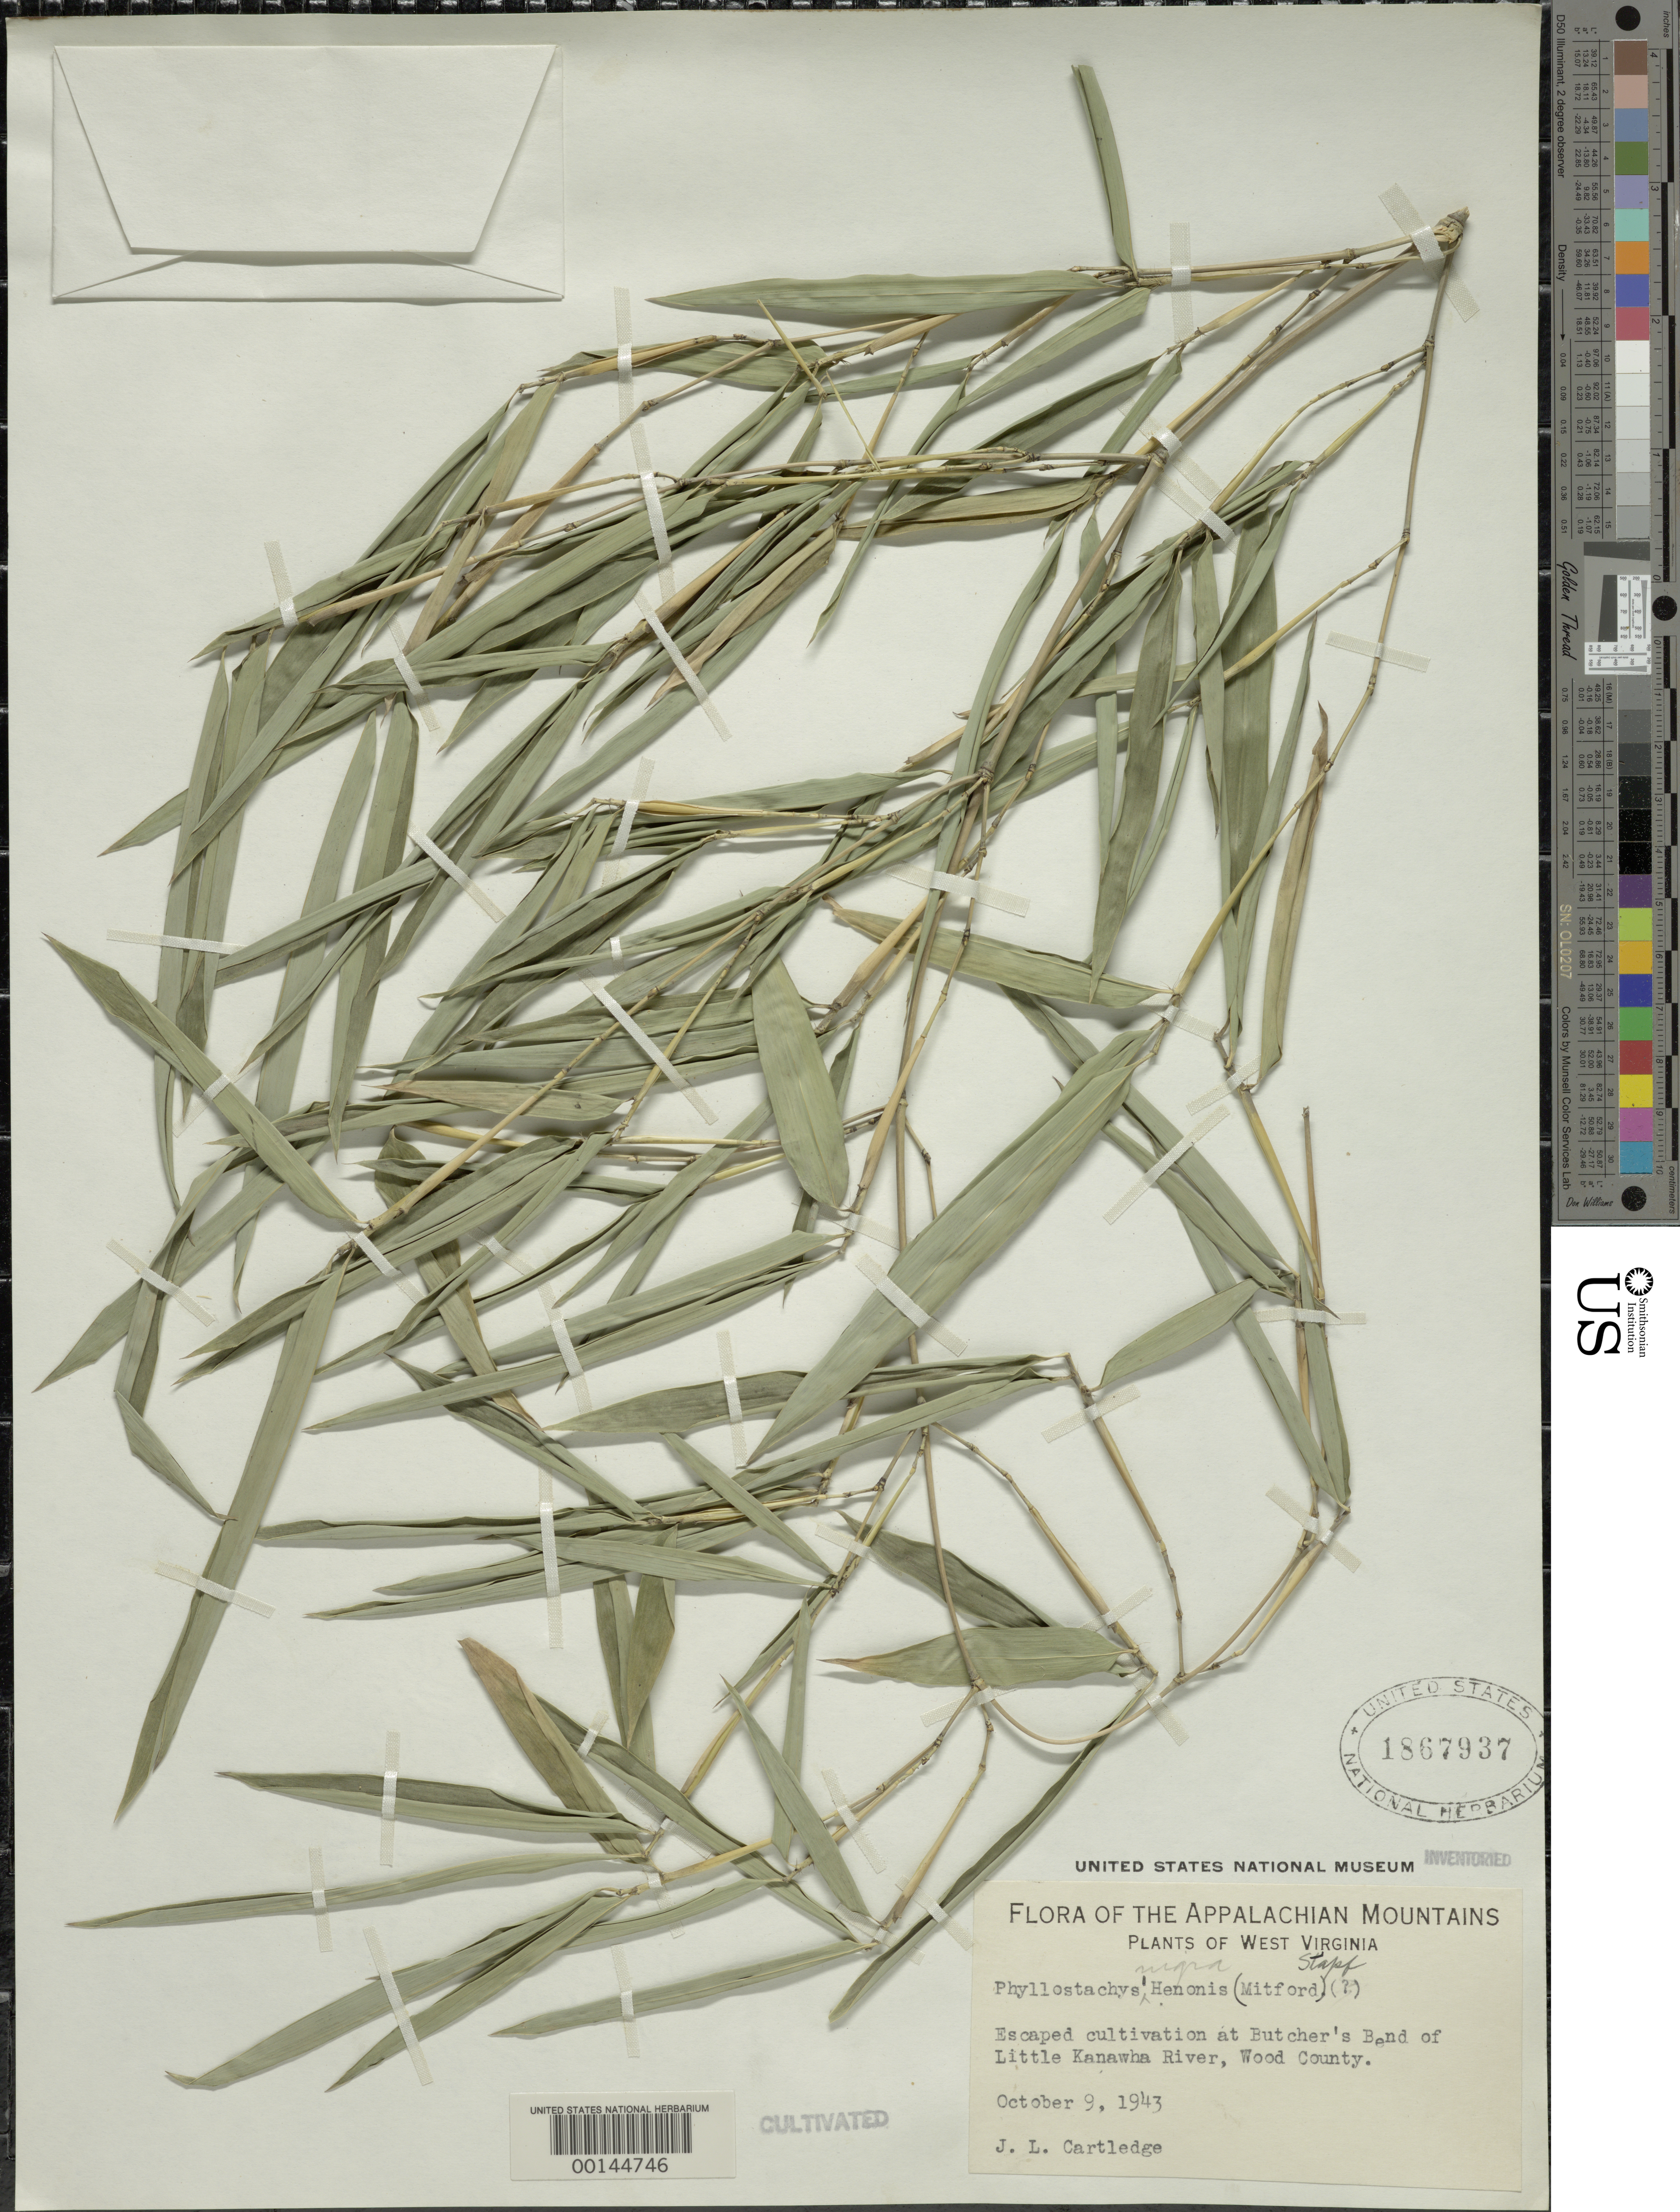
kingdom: Plantae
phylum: Tracheophyta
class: Liliopsida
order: Poales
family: Poaceae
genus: Phyllostachys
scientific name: Phyllostachys nigra var. henonis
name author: (Mitford) Stapf ex Rendle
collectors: J. Cartledge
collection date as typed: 09 Oct 1943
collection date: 1943-10-09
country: United States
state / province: West Virginia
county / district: Wood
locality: Butcher's bend, little kanawha river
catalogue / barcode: US 1867937